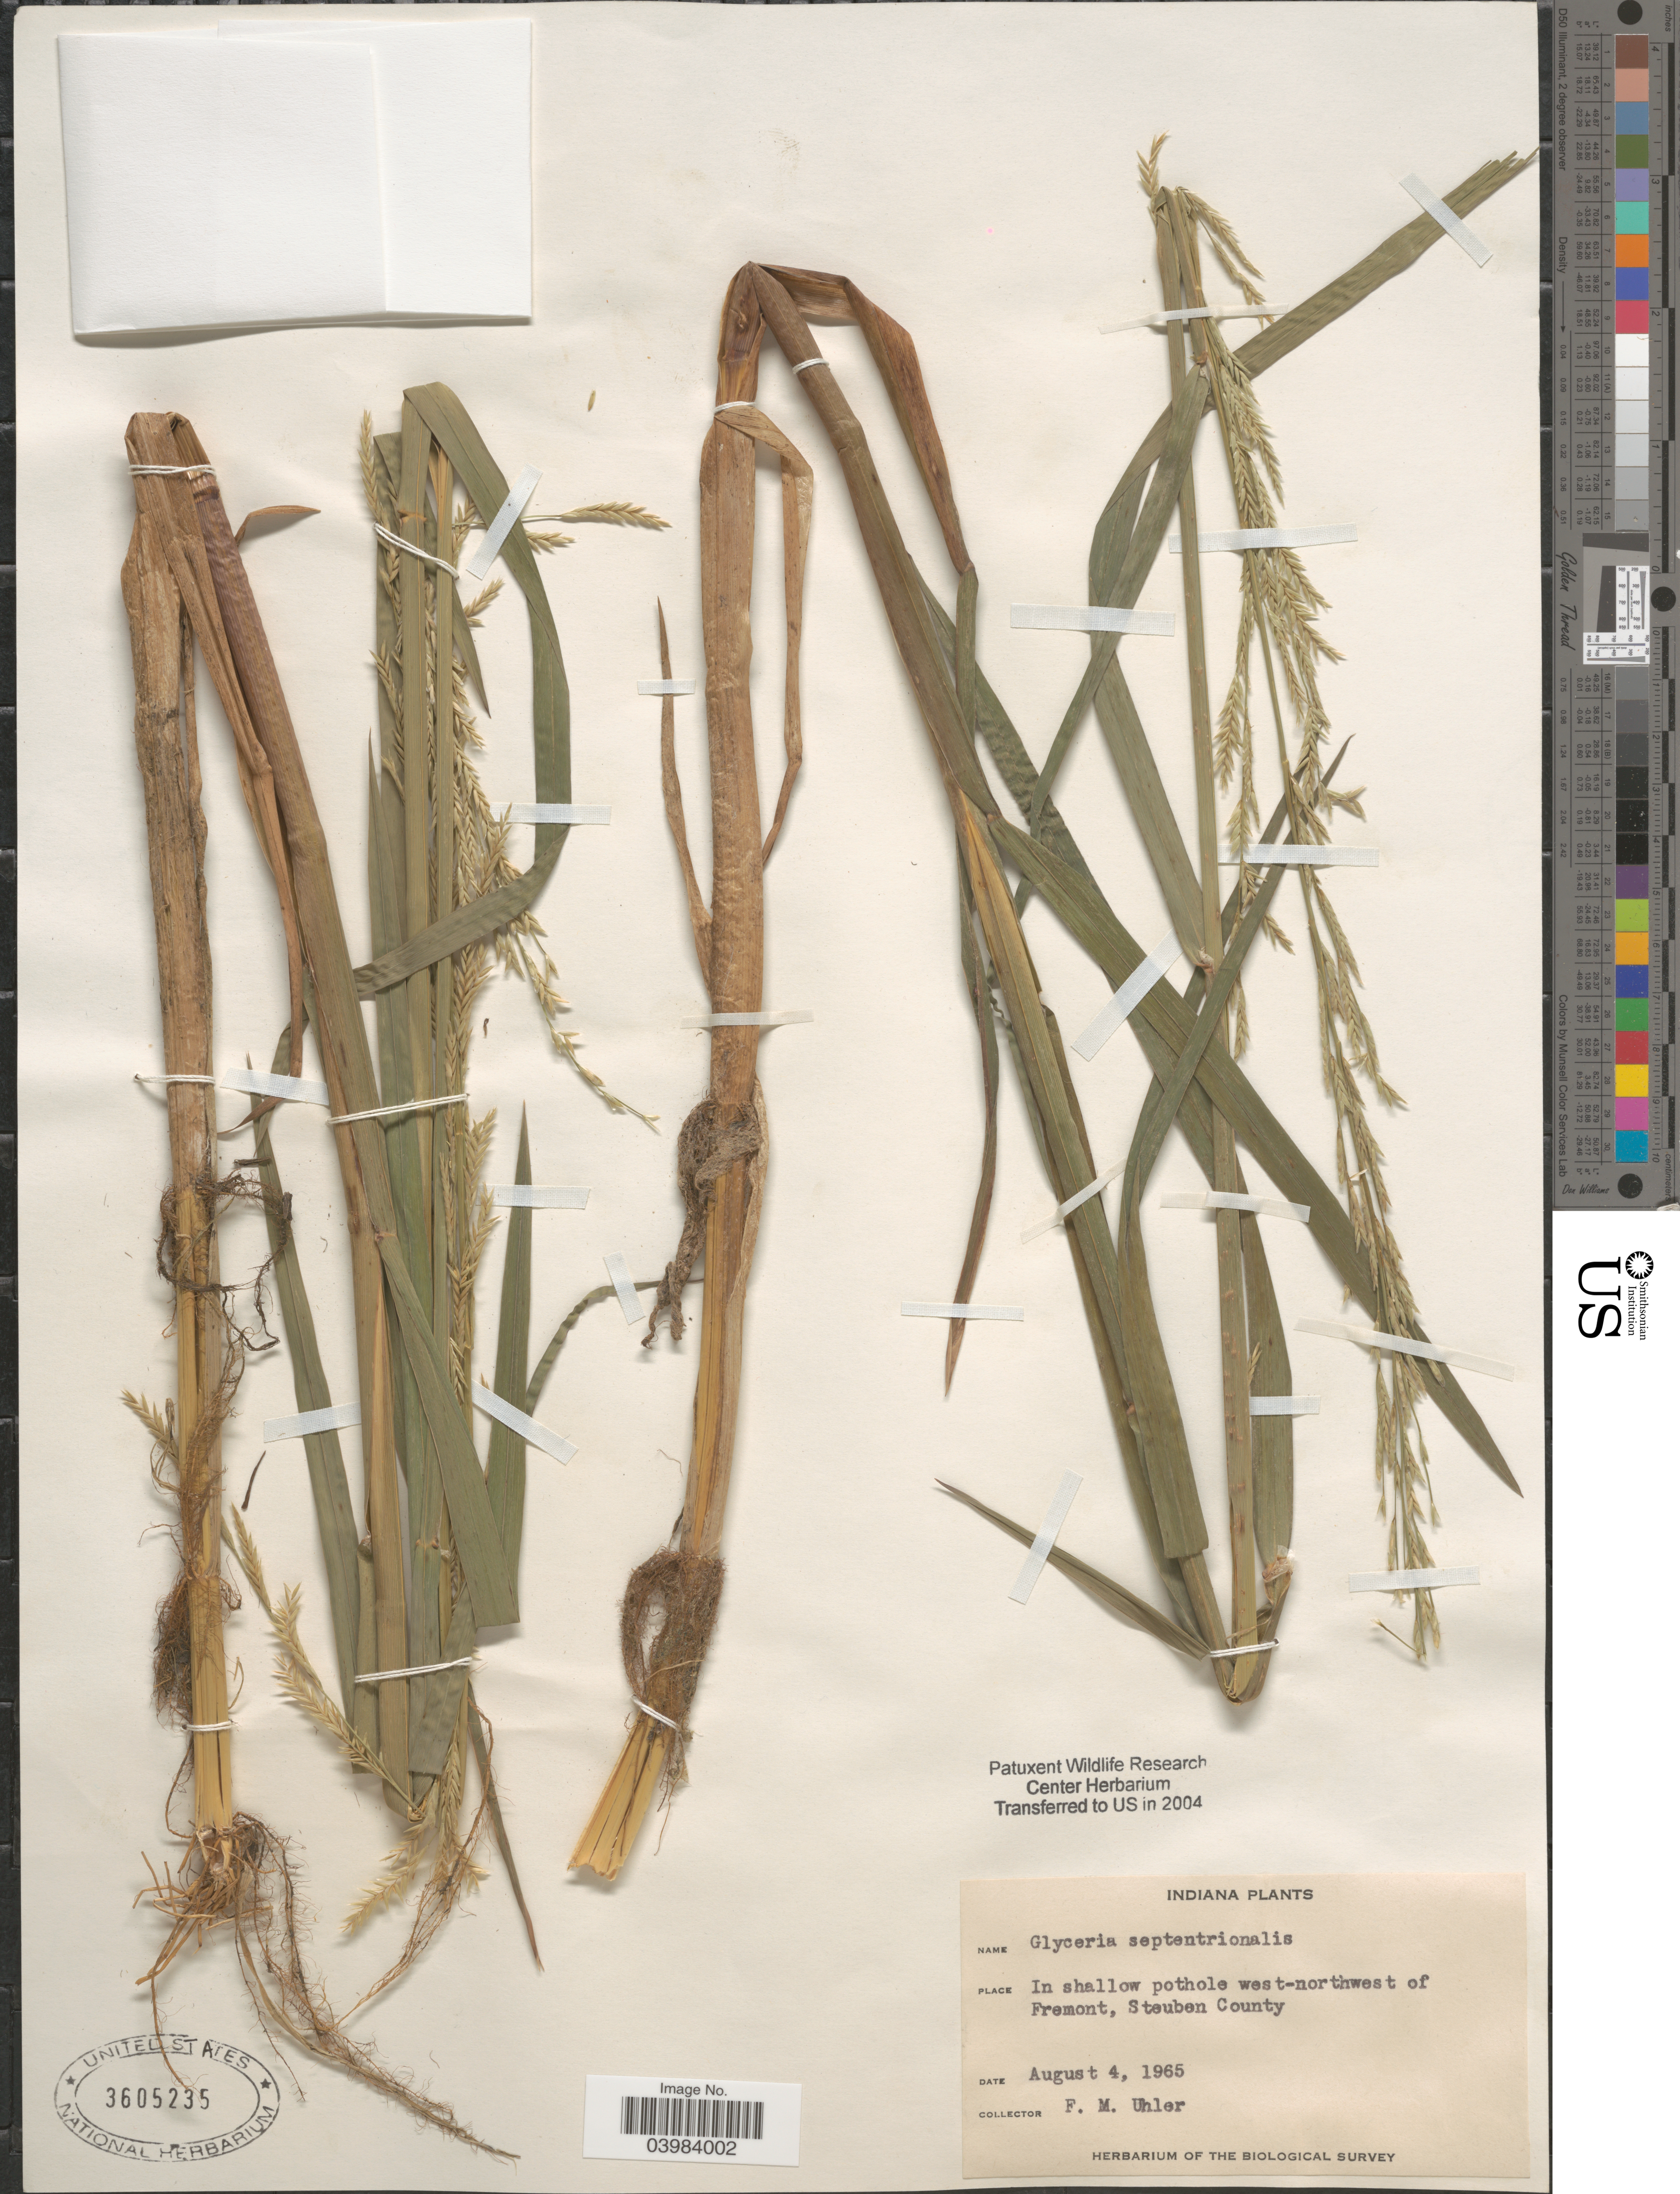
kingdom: Plantae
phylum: Tracheophyta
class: Liliopsida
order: Poales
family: Poaceae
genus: Glyceria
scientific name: Glyceria septentrionalis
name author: Hitchc.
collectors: F. M. Uhler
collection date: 1965-08-04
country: United States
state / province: Indiana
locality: In shallow pothole west-northwest of Fremont, Steuben County.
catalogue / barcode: US 3605235